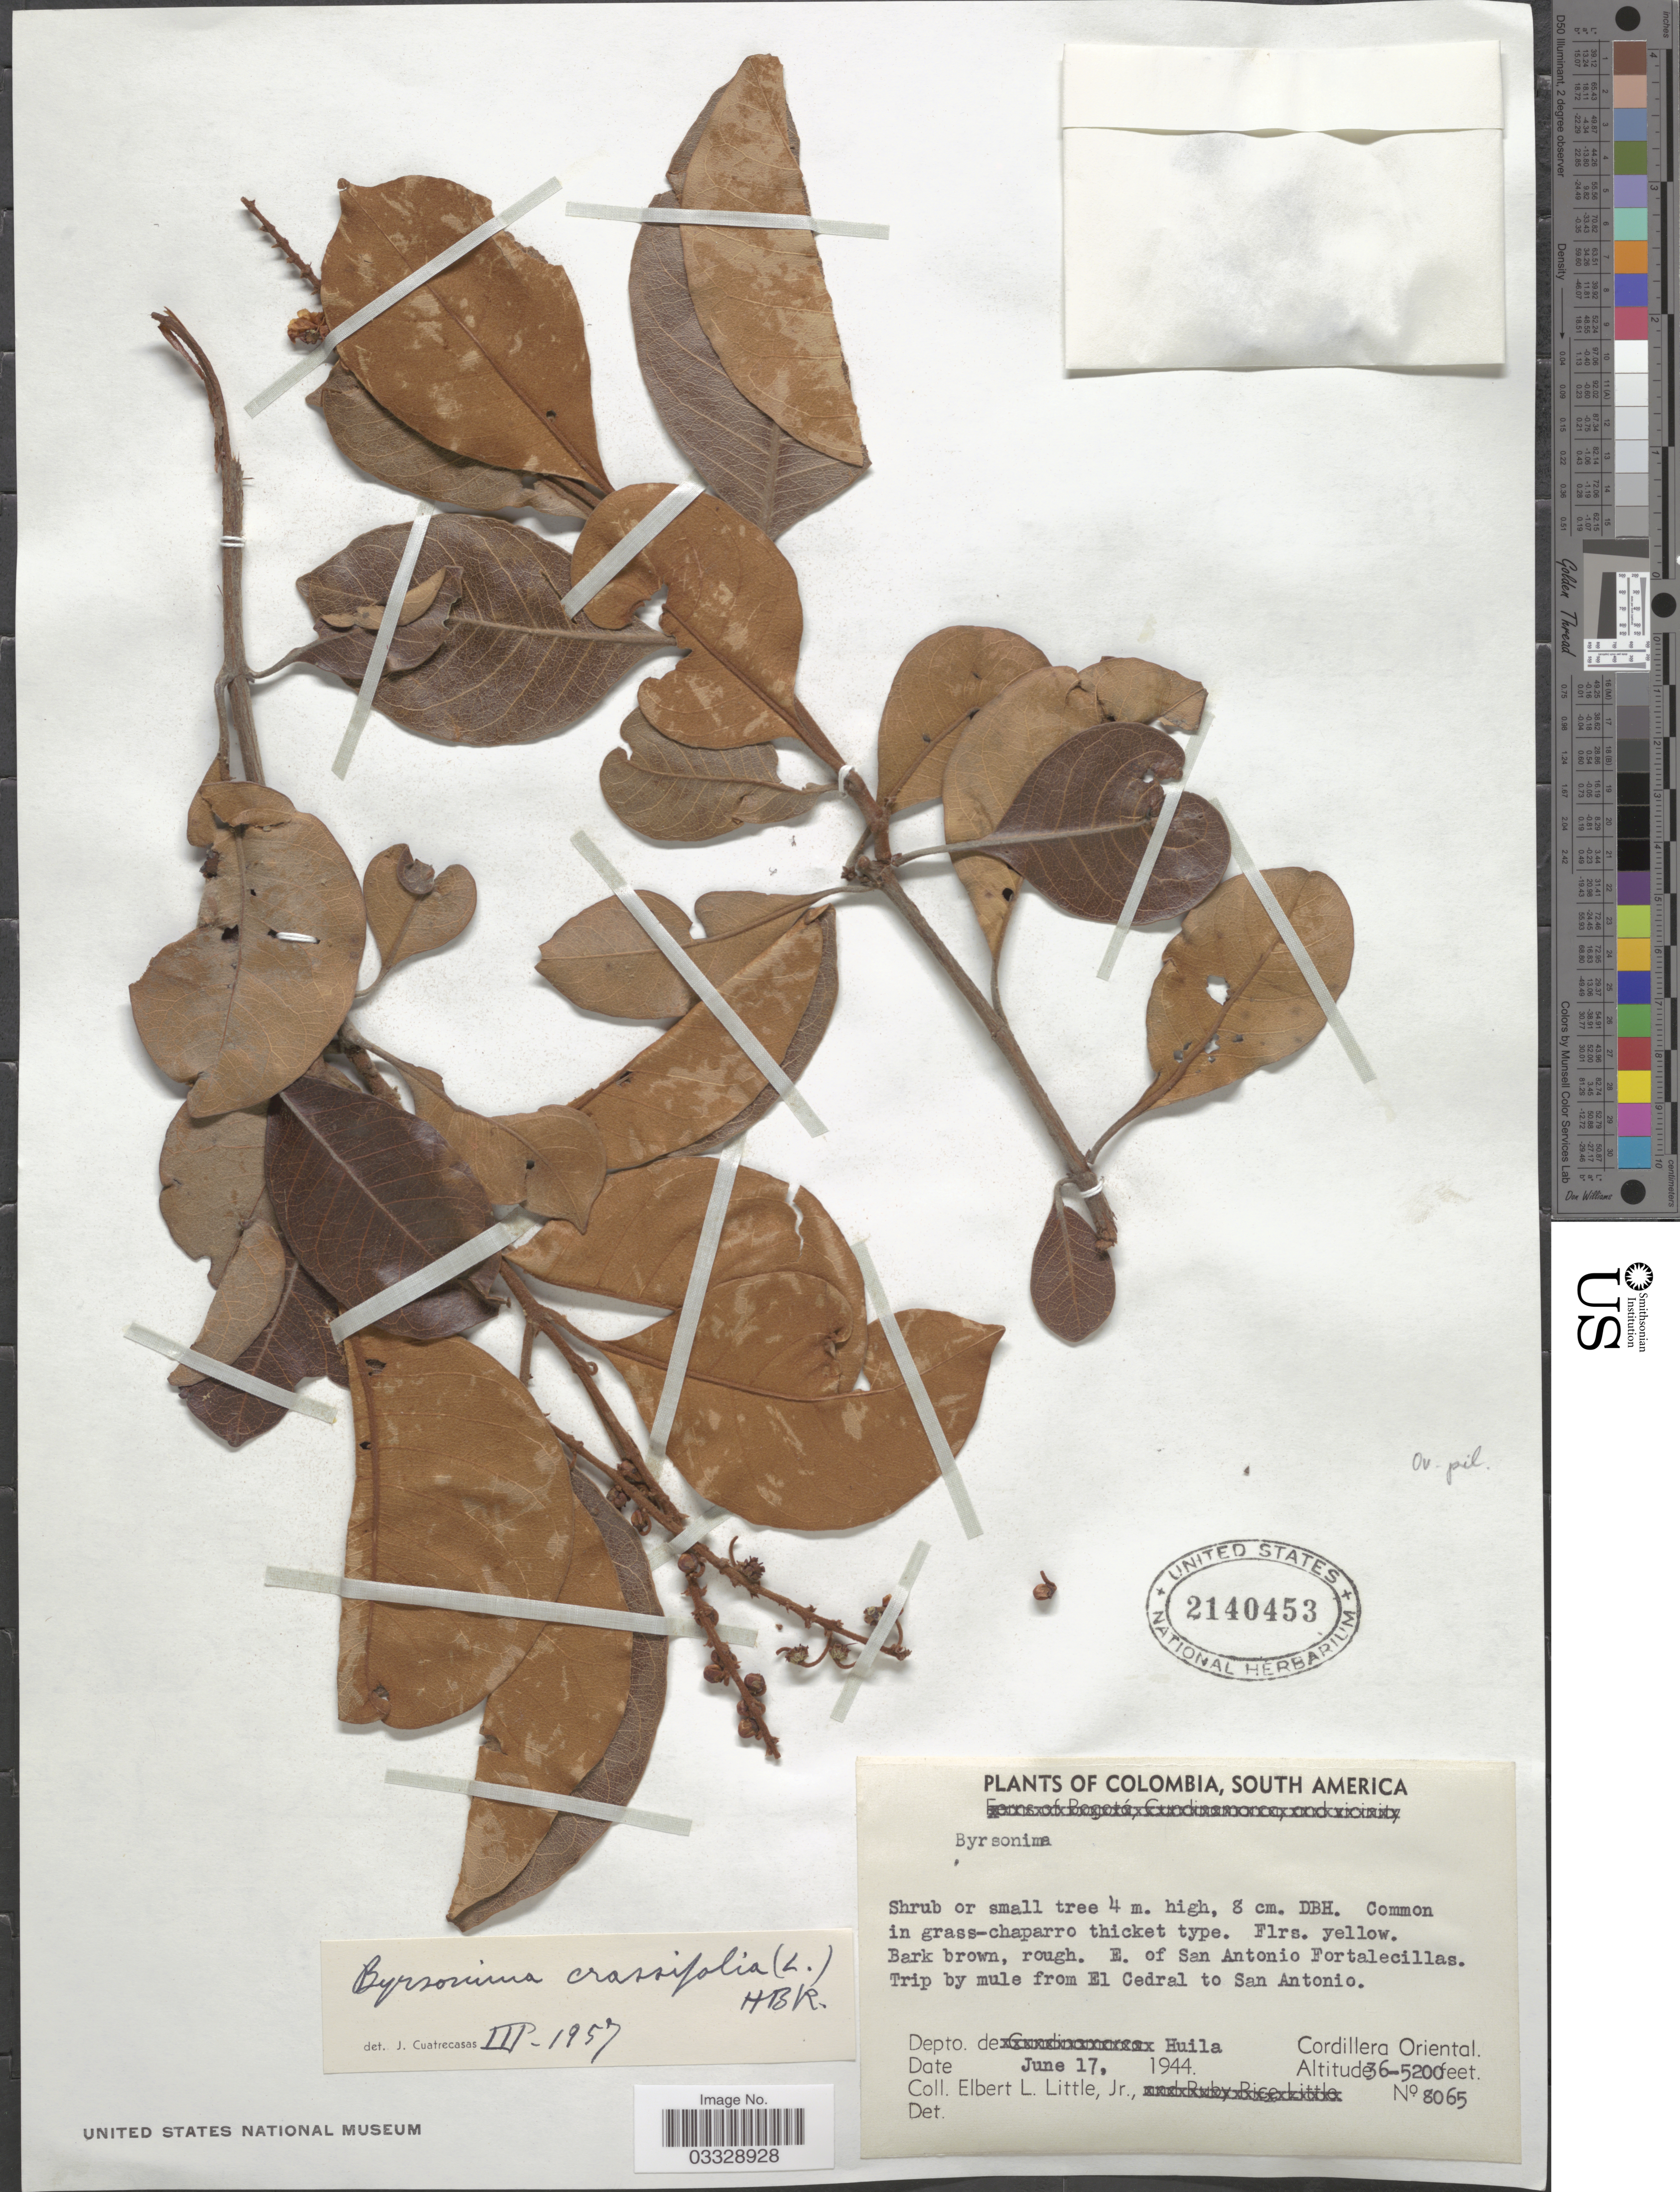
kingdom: Plantae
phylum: Tracheophyta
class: Magnoliopsida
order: Malpighiales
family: Malpighiaceae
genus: Byrsonima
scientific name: Byrsonima crassifolia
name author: (L.) Kunth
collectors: E. L. Little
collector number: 8065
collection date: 1944-06-17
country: Colombia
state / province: Huila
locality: E. of San Antonio Fortalecillas. Trip by mule from El Cedral to San Antonio. Depto. Huila. Cordillera Oriental.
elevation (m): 1097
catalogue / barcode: US 2140453